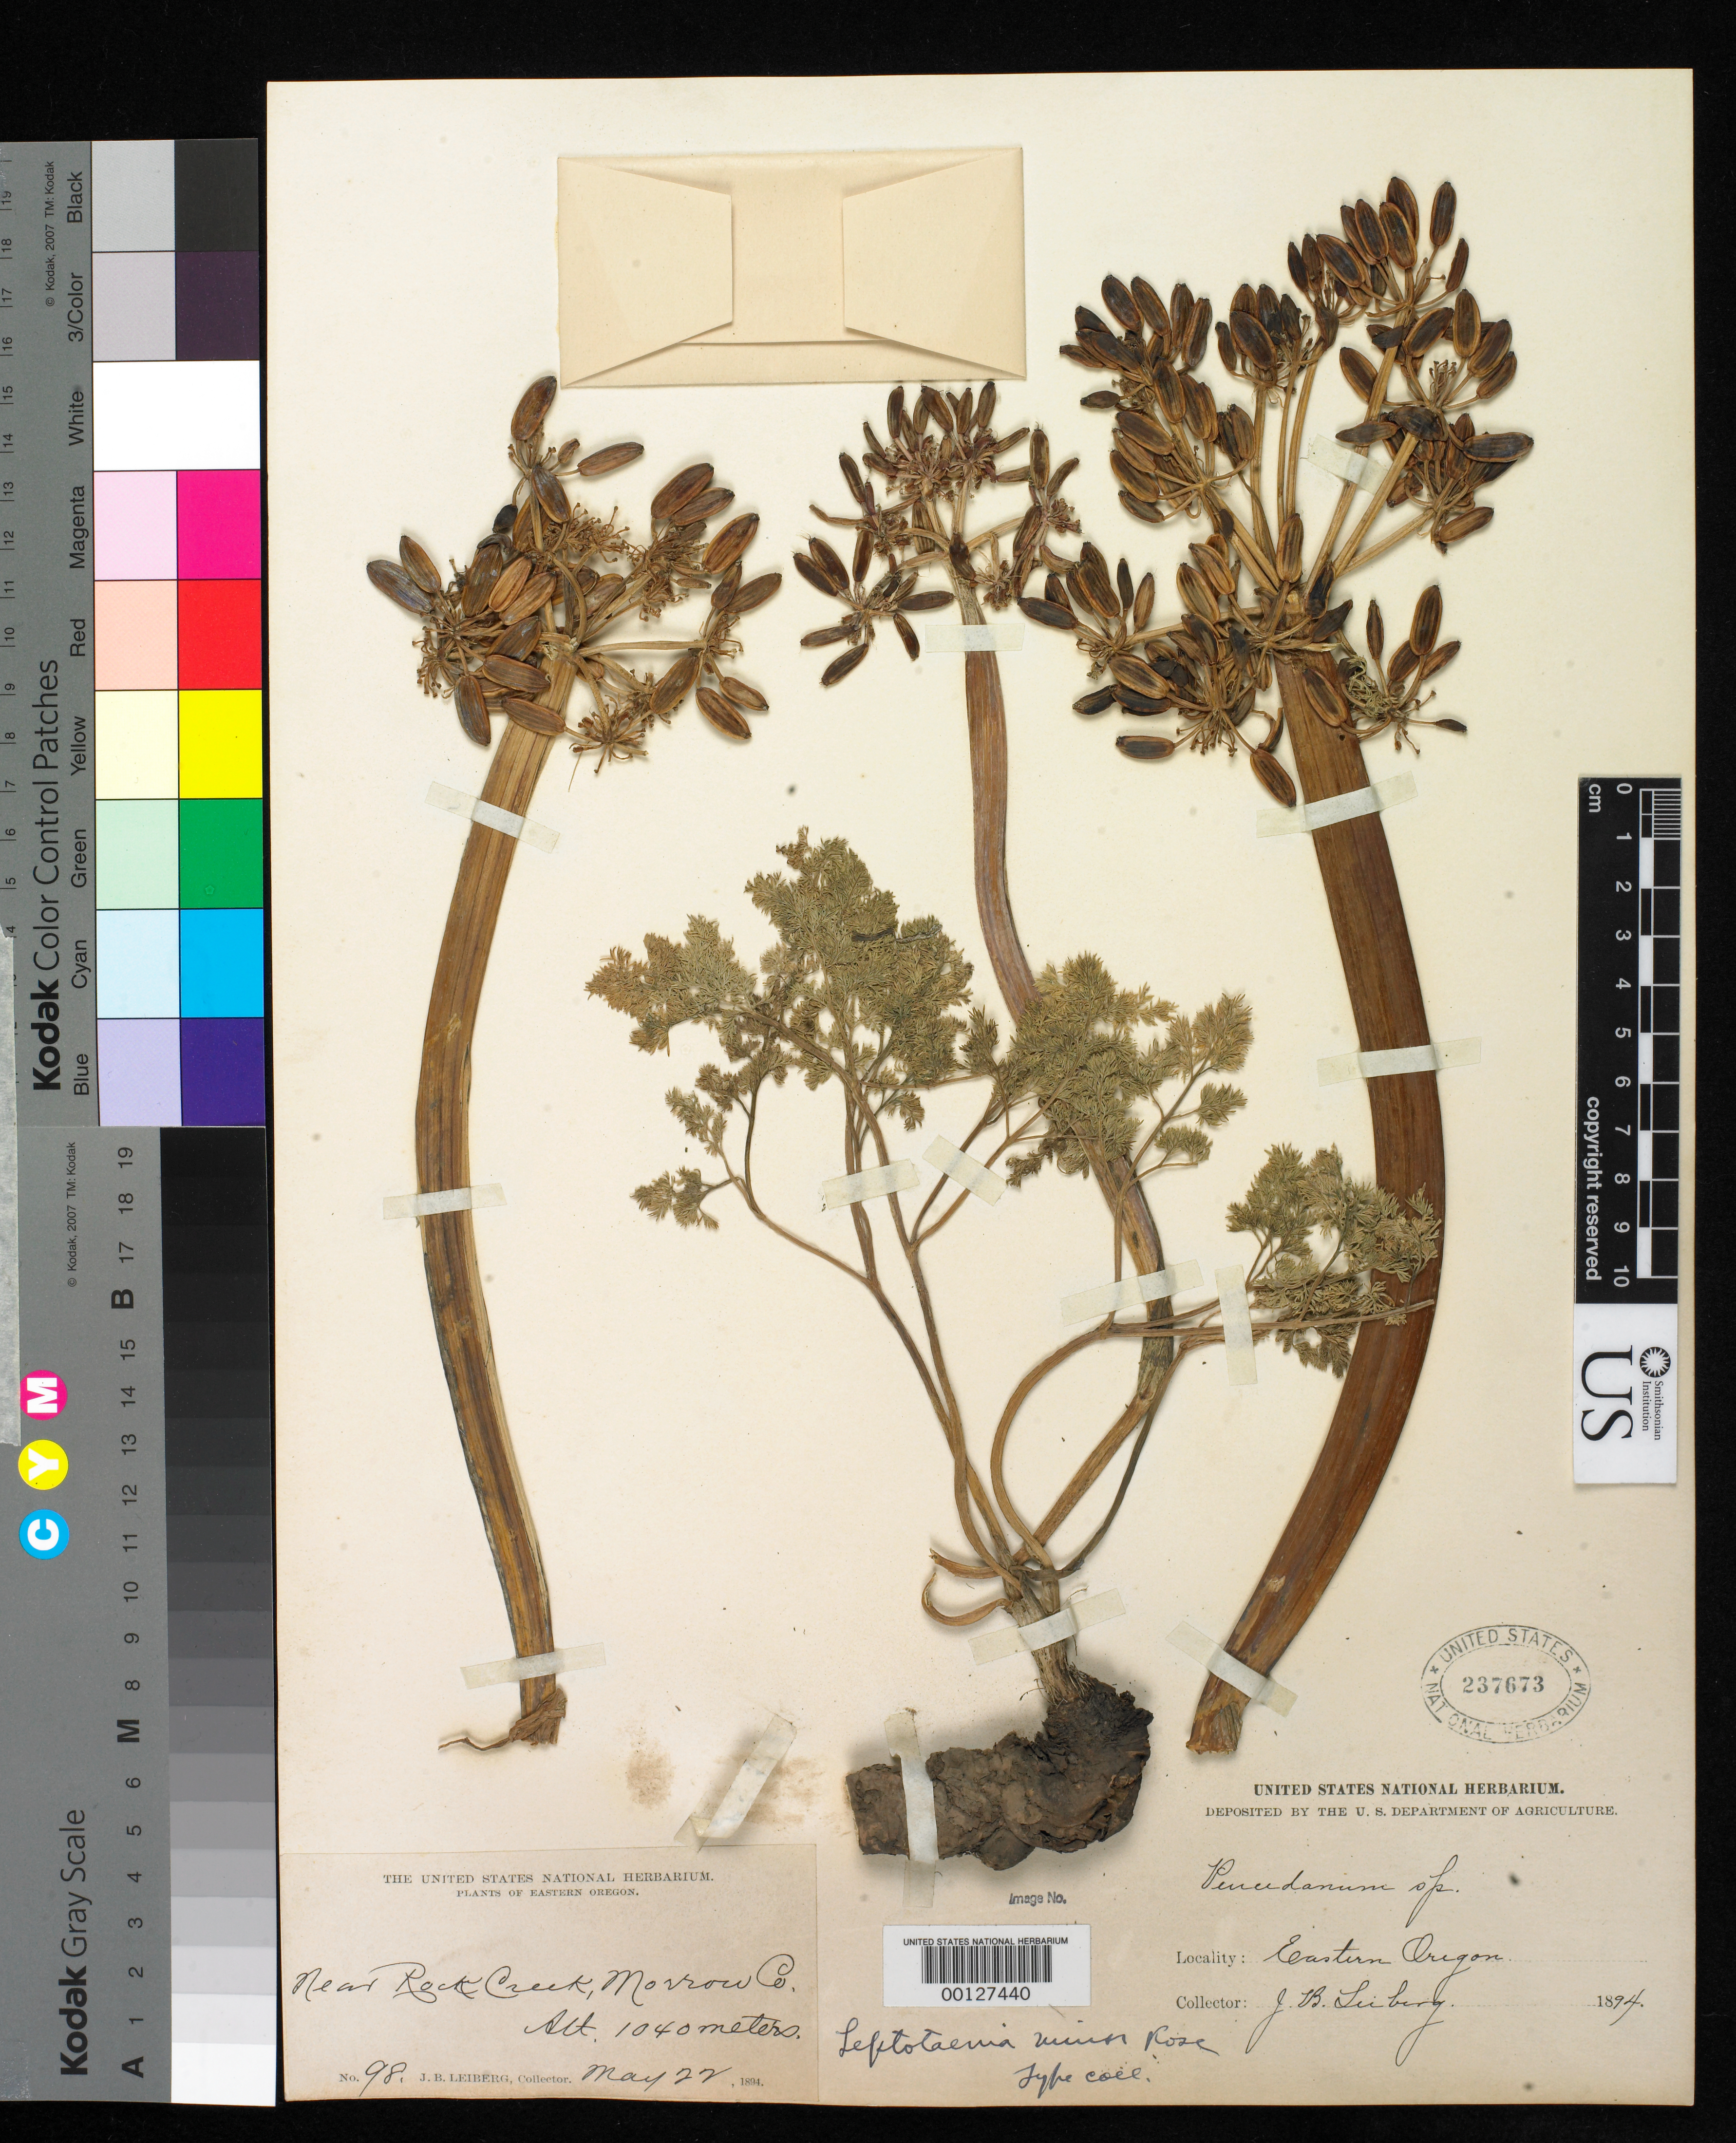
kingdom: Plantae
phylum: Tracheophyta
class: Magnoliopsida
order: Apiales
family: Apiaceae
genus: Leptotaenia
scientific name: Leptotaenia minor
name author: Rose ex Howell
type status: Possible Type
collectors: J. Leiberg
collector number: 98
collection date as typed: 22 May 1894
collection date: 1894-05-22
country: United States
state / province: Oregon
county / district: Morrow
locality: Near Rock Creek.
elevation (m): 1040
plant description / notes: Dubiously type material. Protologue: "Stony hillsides in the John Day country, Oregon".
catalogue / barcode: US 237673